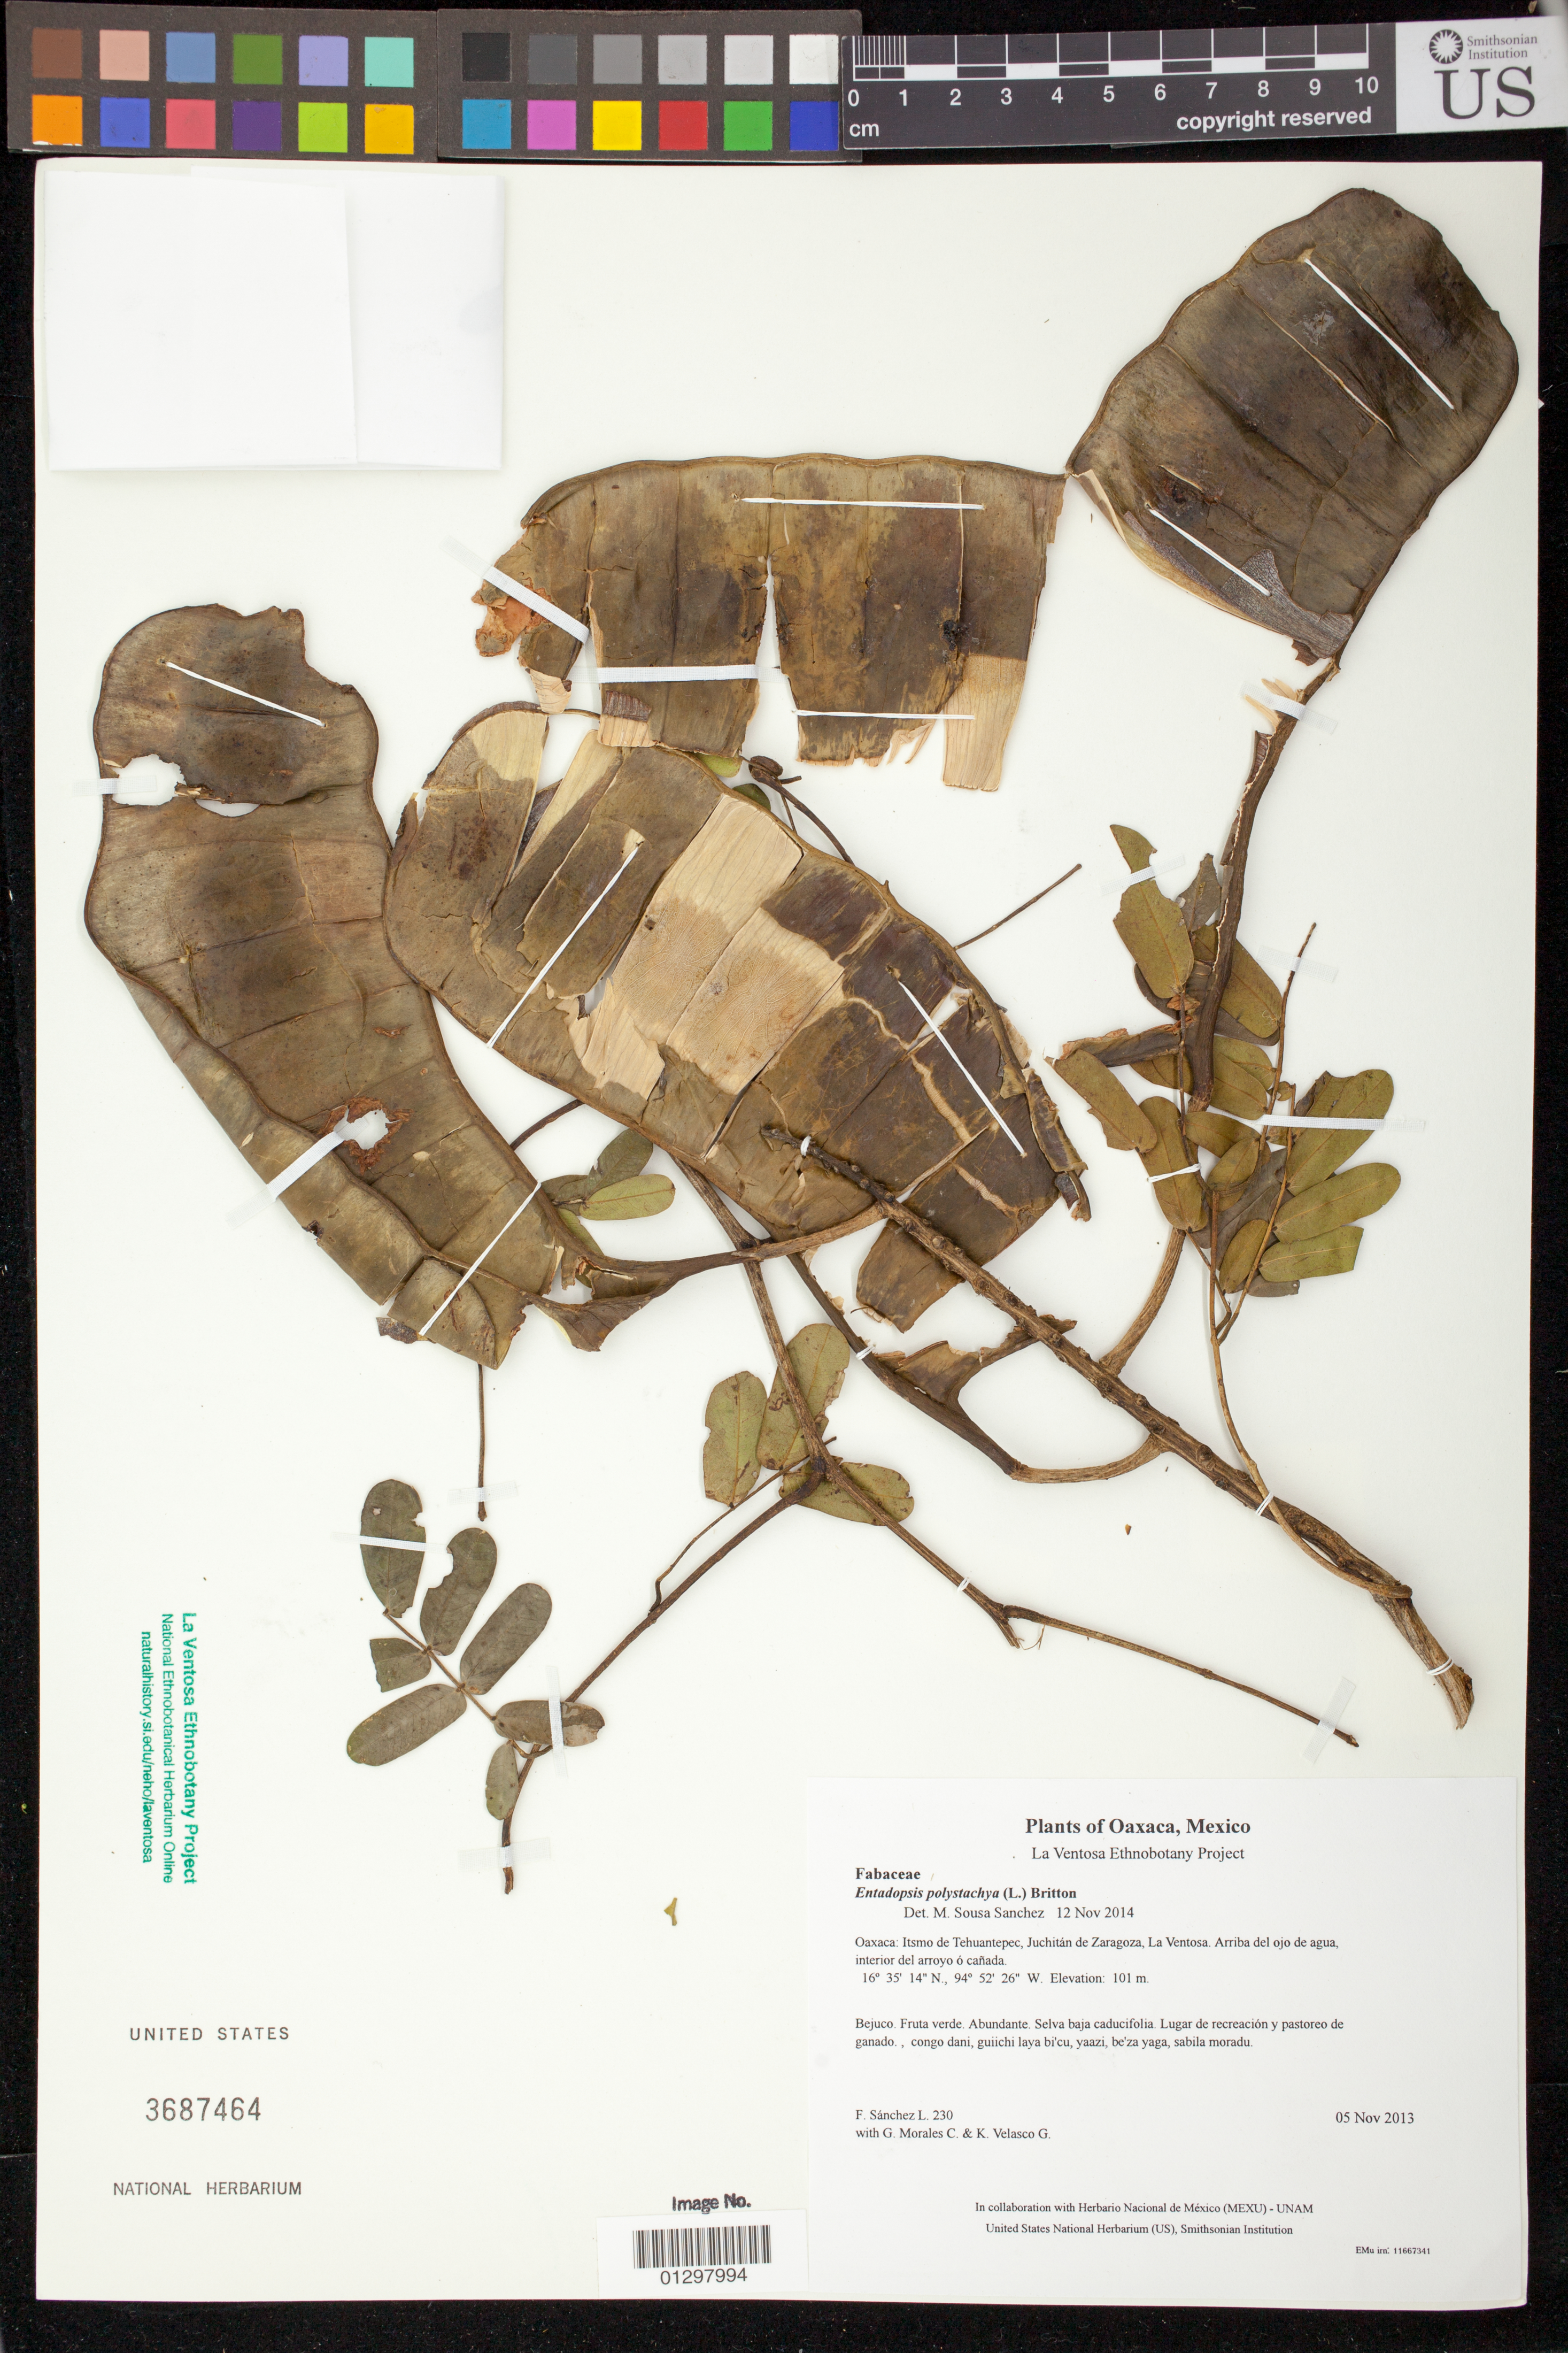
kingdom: Plantae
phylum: Tracheophyta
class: Magnoliopsida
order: Fabales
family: Fabaceae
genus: Entada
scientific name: Entada polystachya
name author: (L.) DC.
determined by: Strong, Mark T., (BOT), Smithsonian Institution - National Museum of Natural History (UNITED STATES)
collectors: F. Sánchez L., G. Morales C. & K. Velasco G.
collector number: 230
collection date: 2013-11-05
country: Mexico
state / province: Oaxaca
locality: Itsmo de Tehuantepec, Juchitán de Zaragoza, La Ventosa. Arriba del ojo de agua, interior del arroyo ó cañada.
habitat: Selva baja caducifolia. Lugar de recreación y pastoreo de ganado.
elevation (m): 101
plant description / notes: JEBOT, MEXU, SERO, US; Luba'. Cuaananaxhi naga'. Stale.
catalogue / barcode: US 3687464